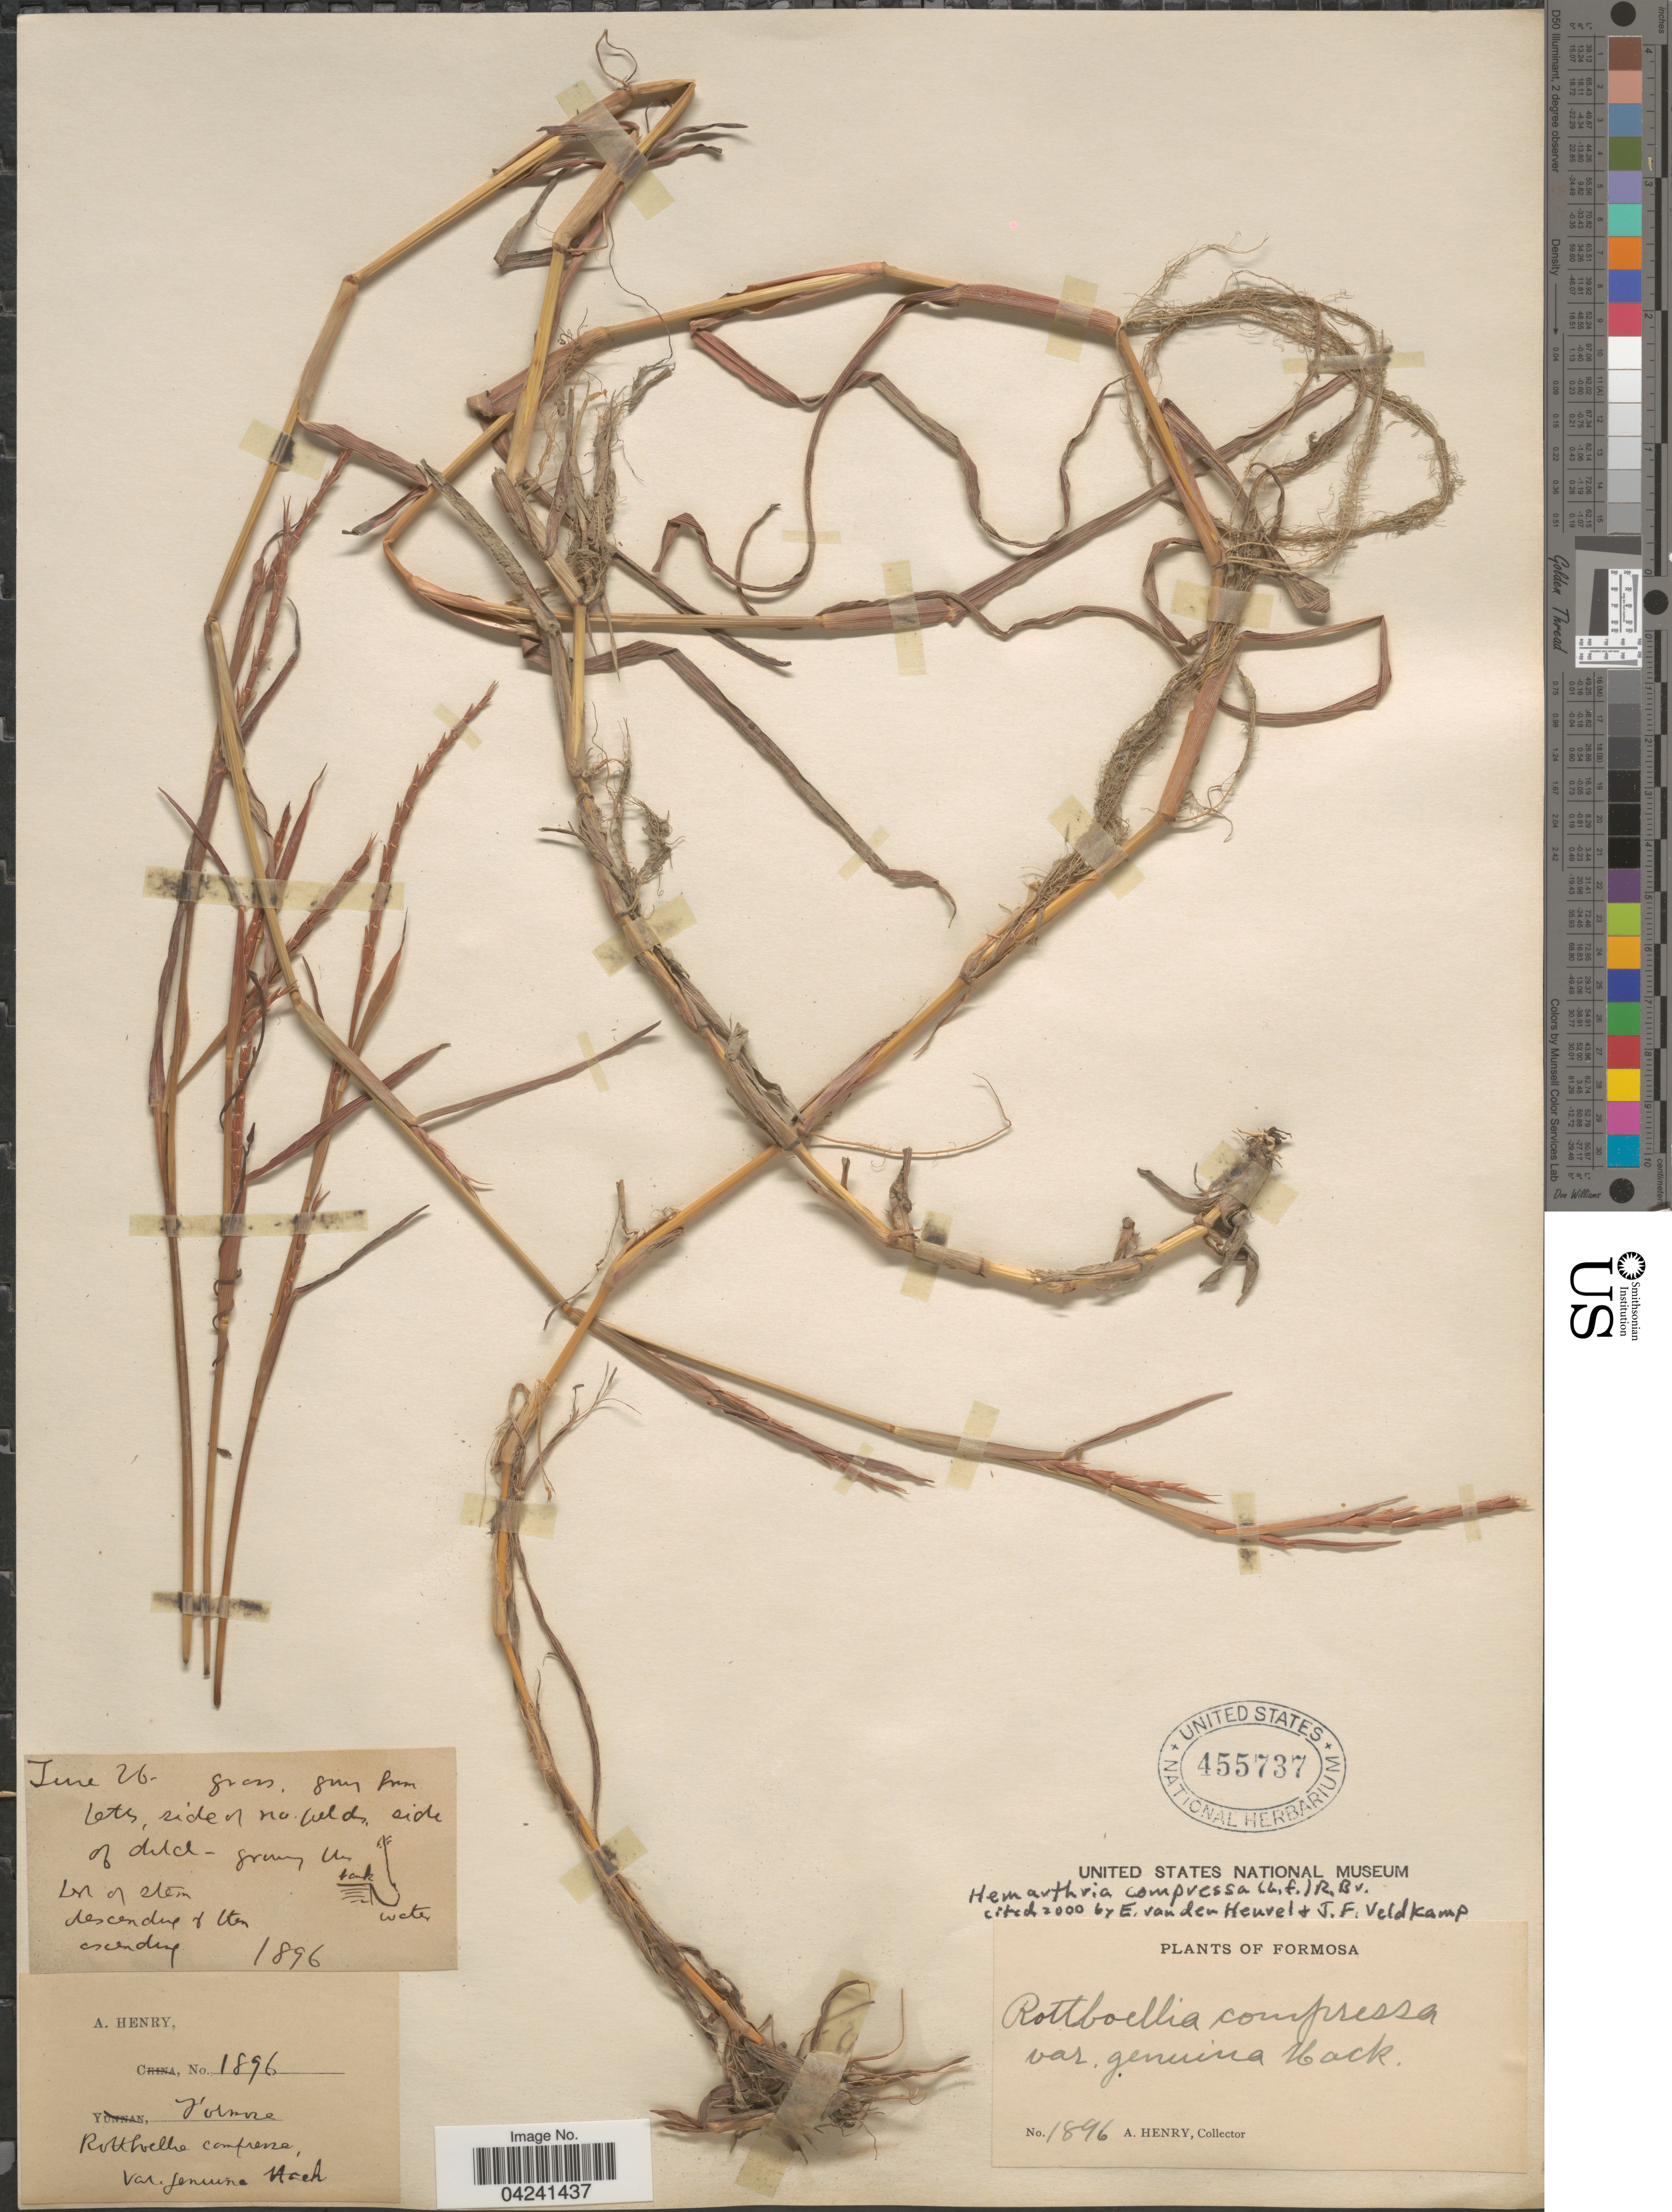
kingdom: Plantae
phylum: Tracheophyta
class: Liliopsida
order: Poales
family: Poaceae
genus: Hemarthria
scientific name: Hemarthria compressa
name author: (L.) R. Br.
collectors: A. Henry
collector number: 1896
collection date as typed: Transcribed d/m/y: /6/26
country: Taiwan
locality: Formosa.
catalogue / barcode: US 455737